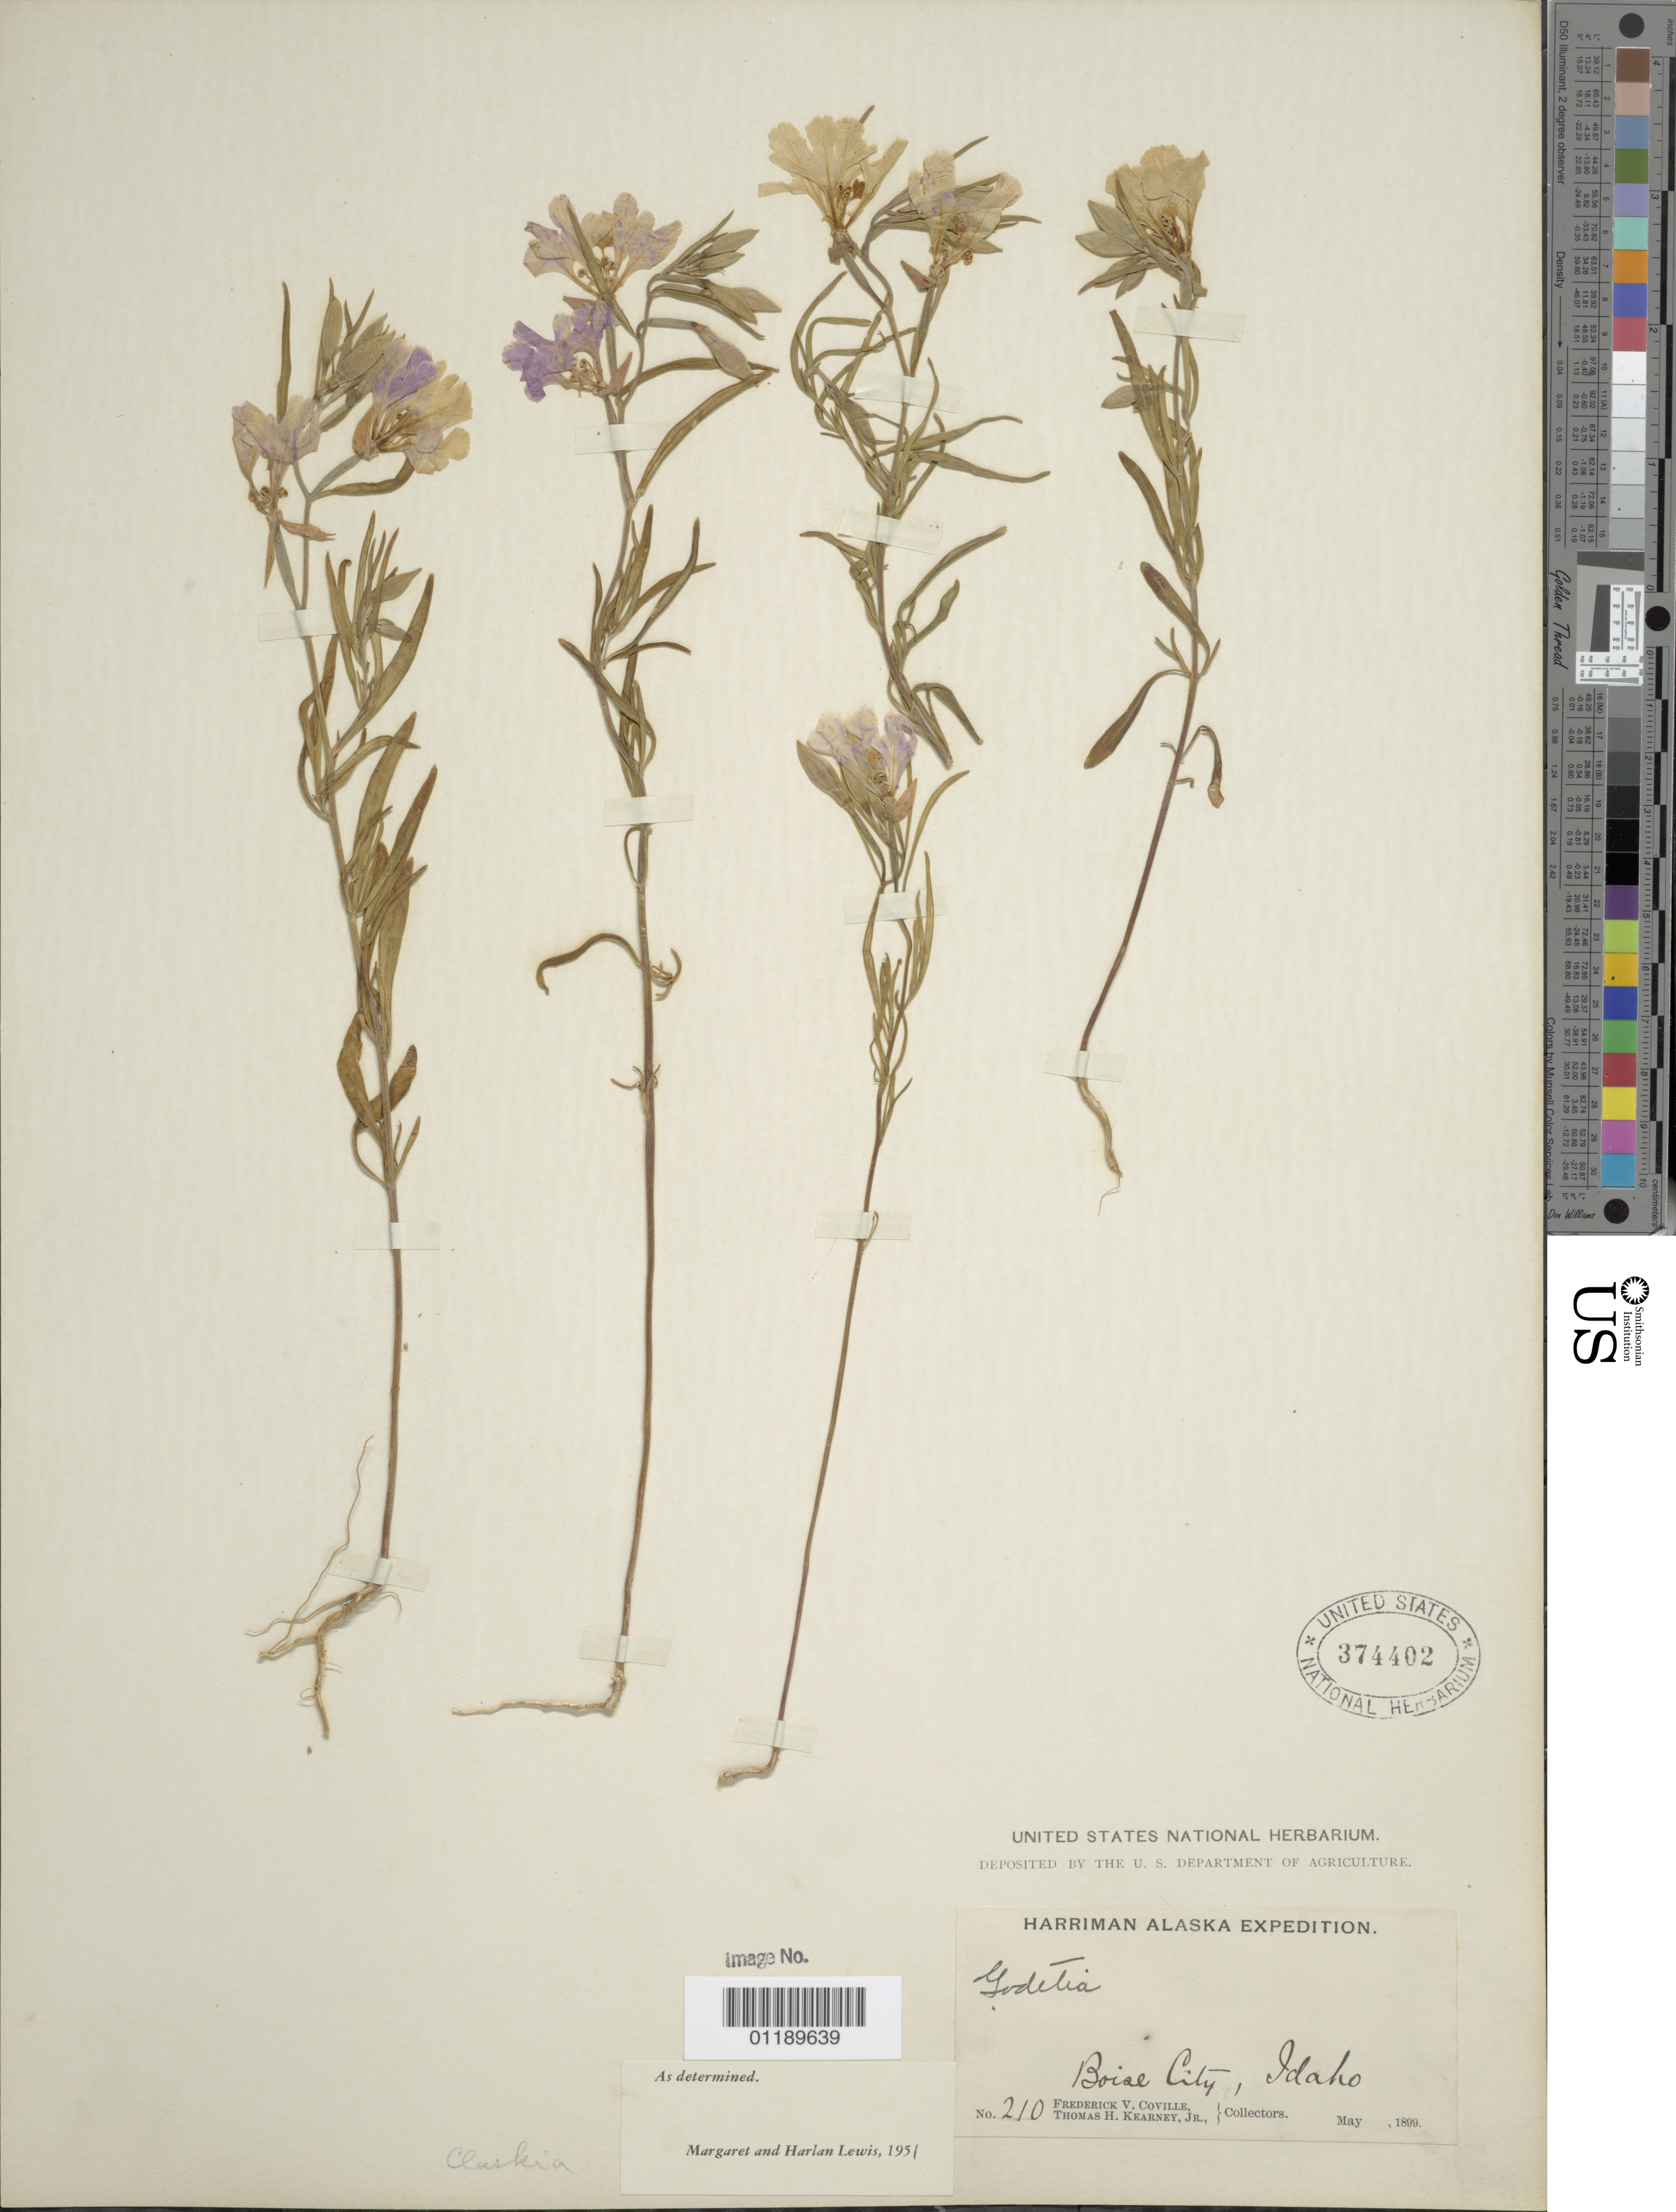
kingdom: Plantae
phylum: Tracheophyta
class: Magnoliopsida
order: Myrtales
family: Onagraceae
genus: Clarkia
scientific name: Clarkia pulchella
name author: Pursh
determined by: Lewis, --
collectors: F. V. Coville & T. H. Kearney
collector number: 210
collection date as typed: May 1899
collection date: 1899-05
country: United States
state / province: Idaho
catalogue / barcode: US 374402